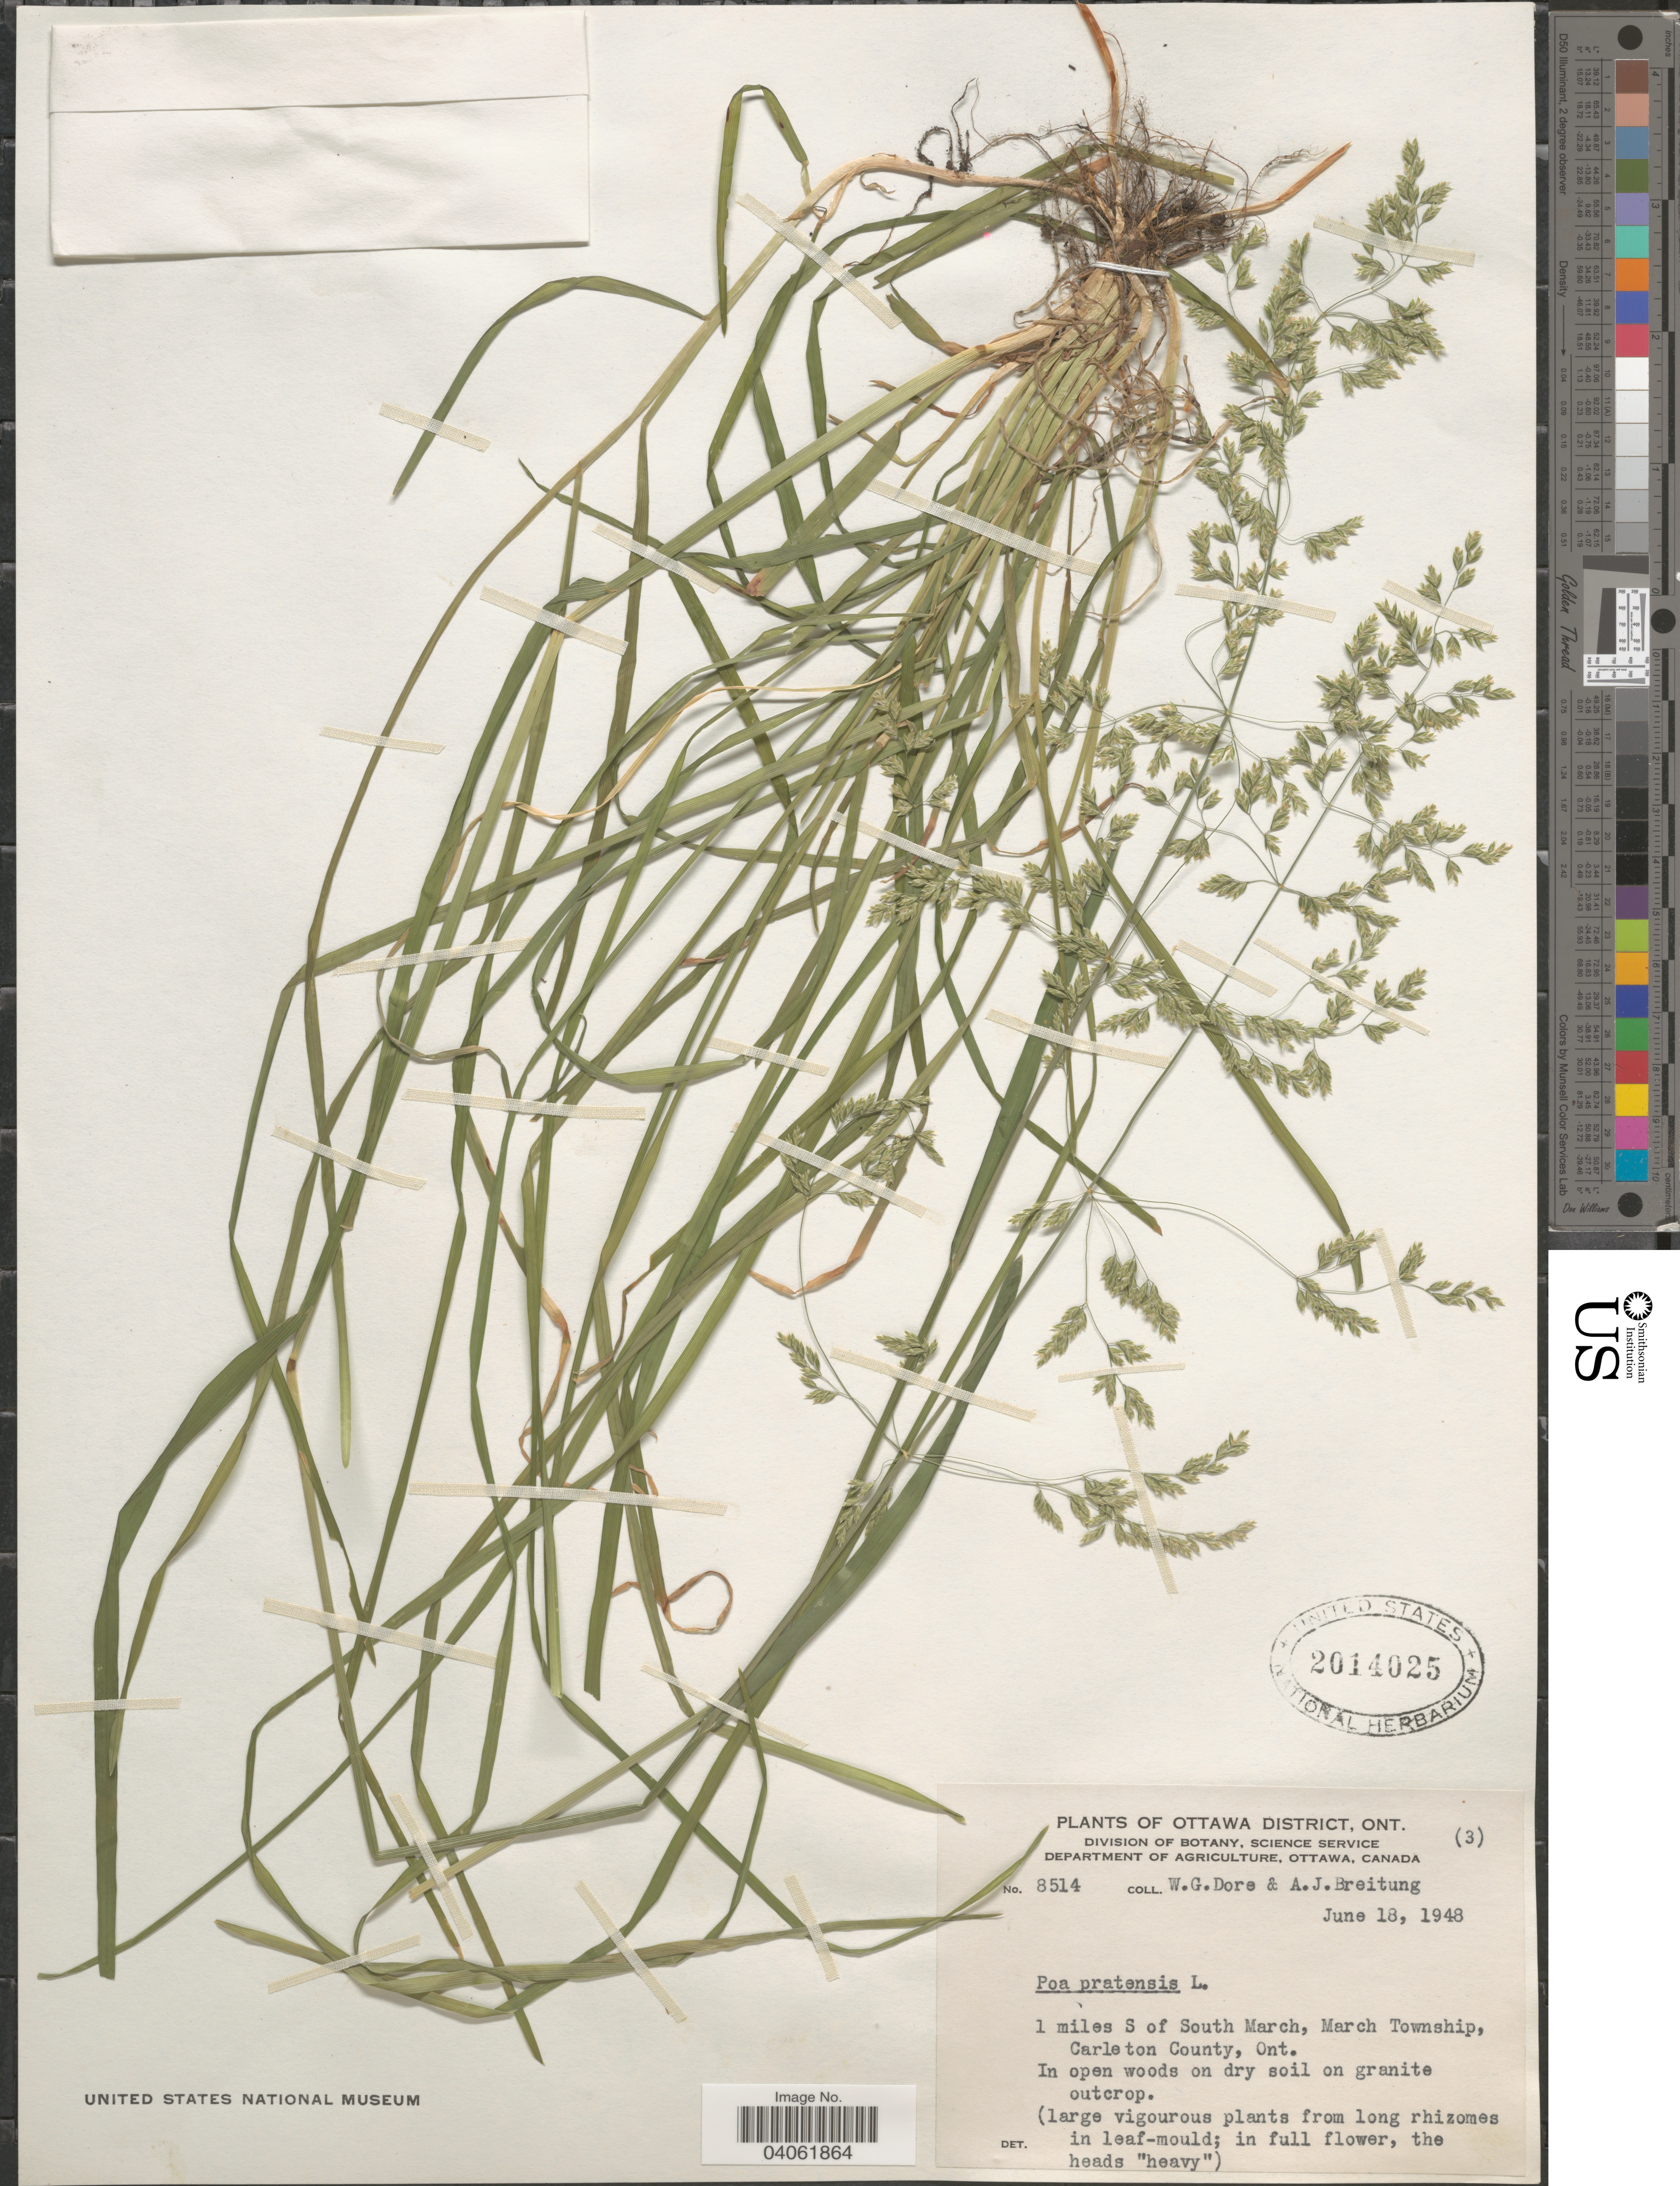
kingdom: Plantae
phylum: Tracheophyta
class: Liliopsida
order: Poales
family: Poaceae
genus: Poa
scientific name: Poa pratensis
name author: L.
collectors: W. Dore & A. Breitung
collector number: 8514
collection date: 1948-06-18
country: Canada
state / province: Ontario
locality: Ottawa District. 1 miles S of South March, March Township, Carleton County.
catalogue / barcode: US 2014025